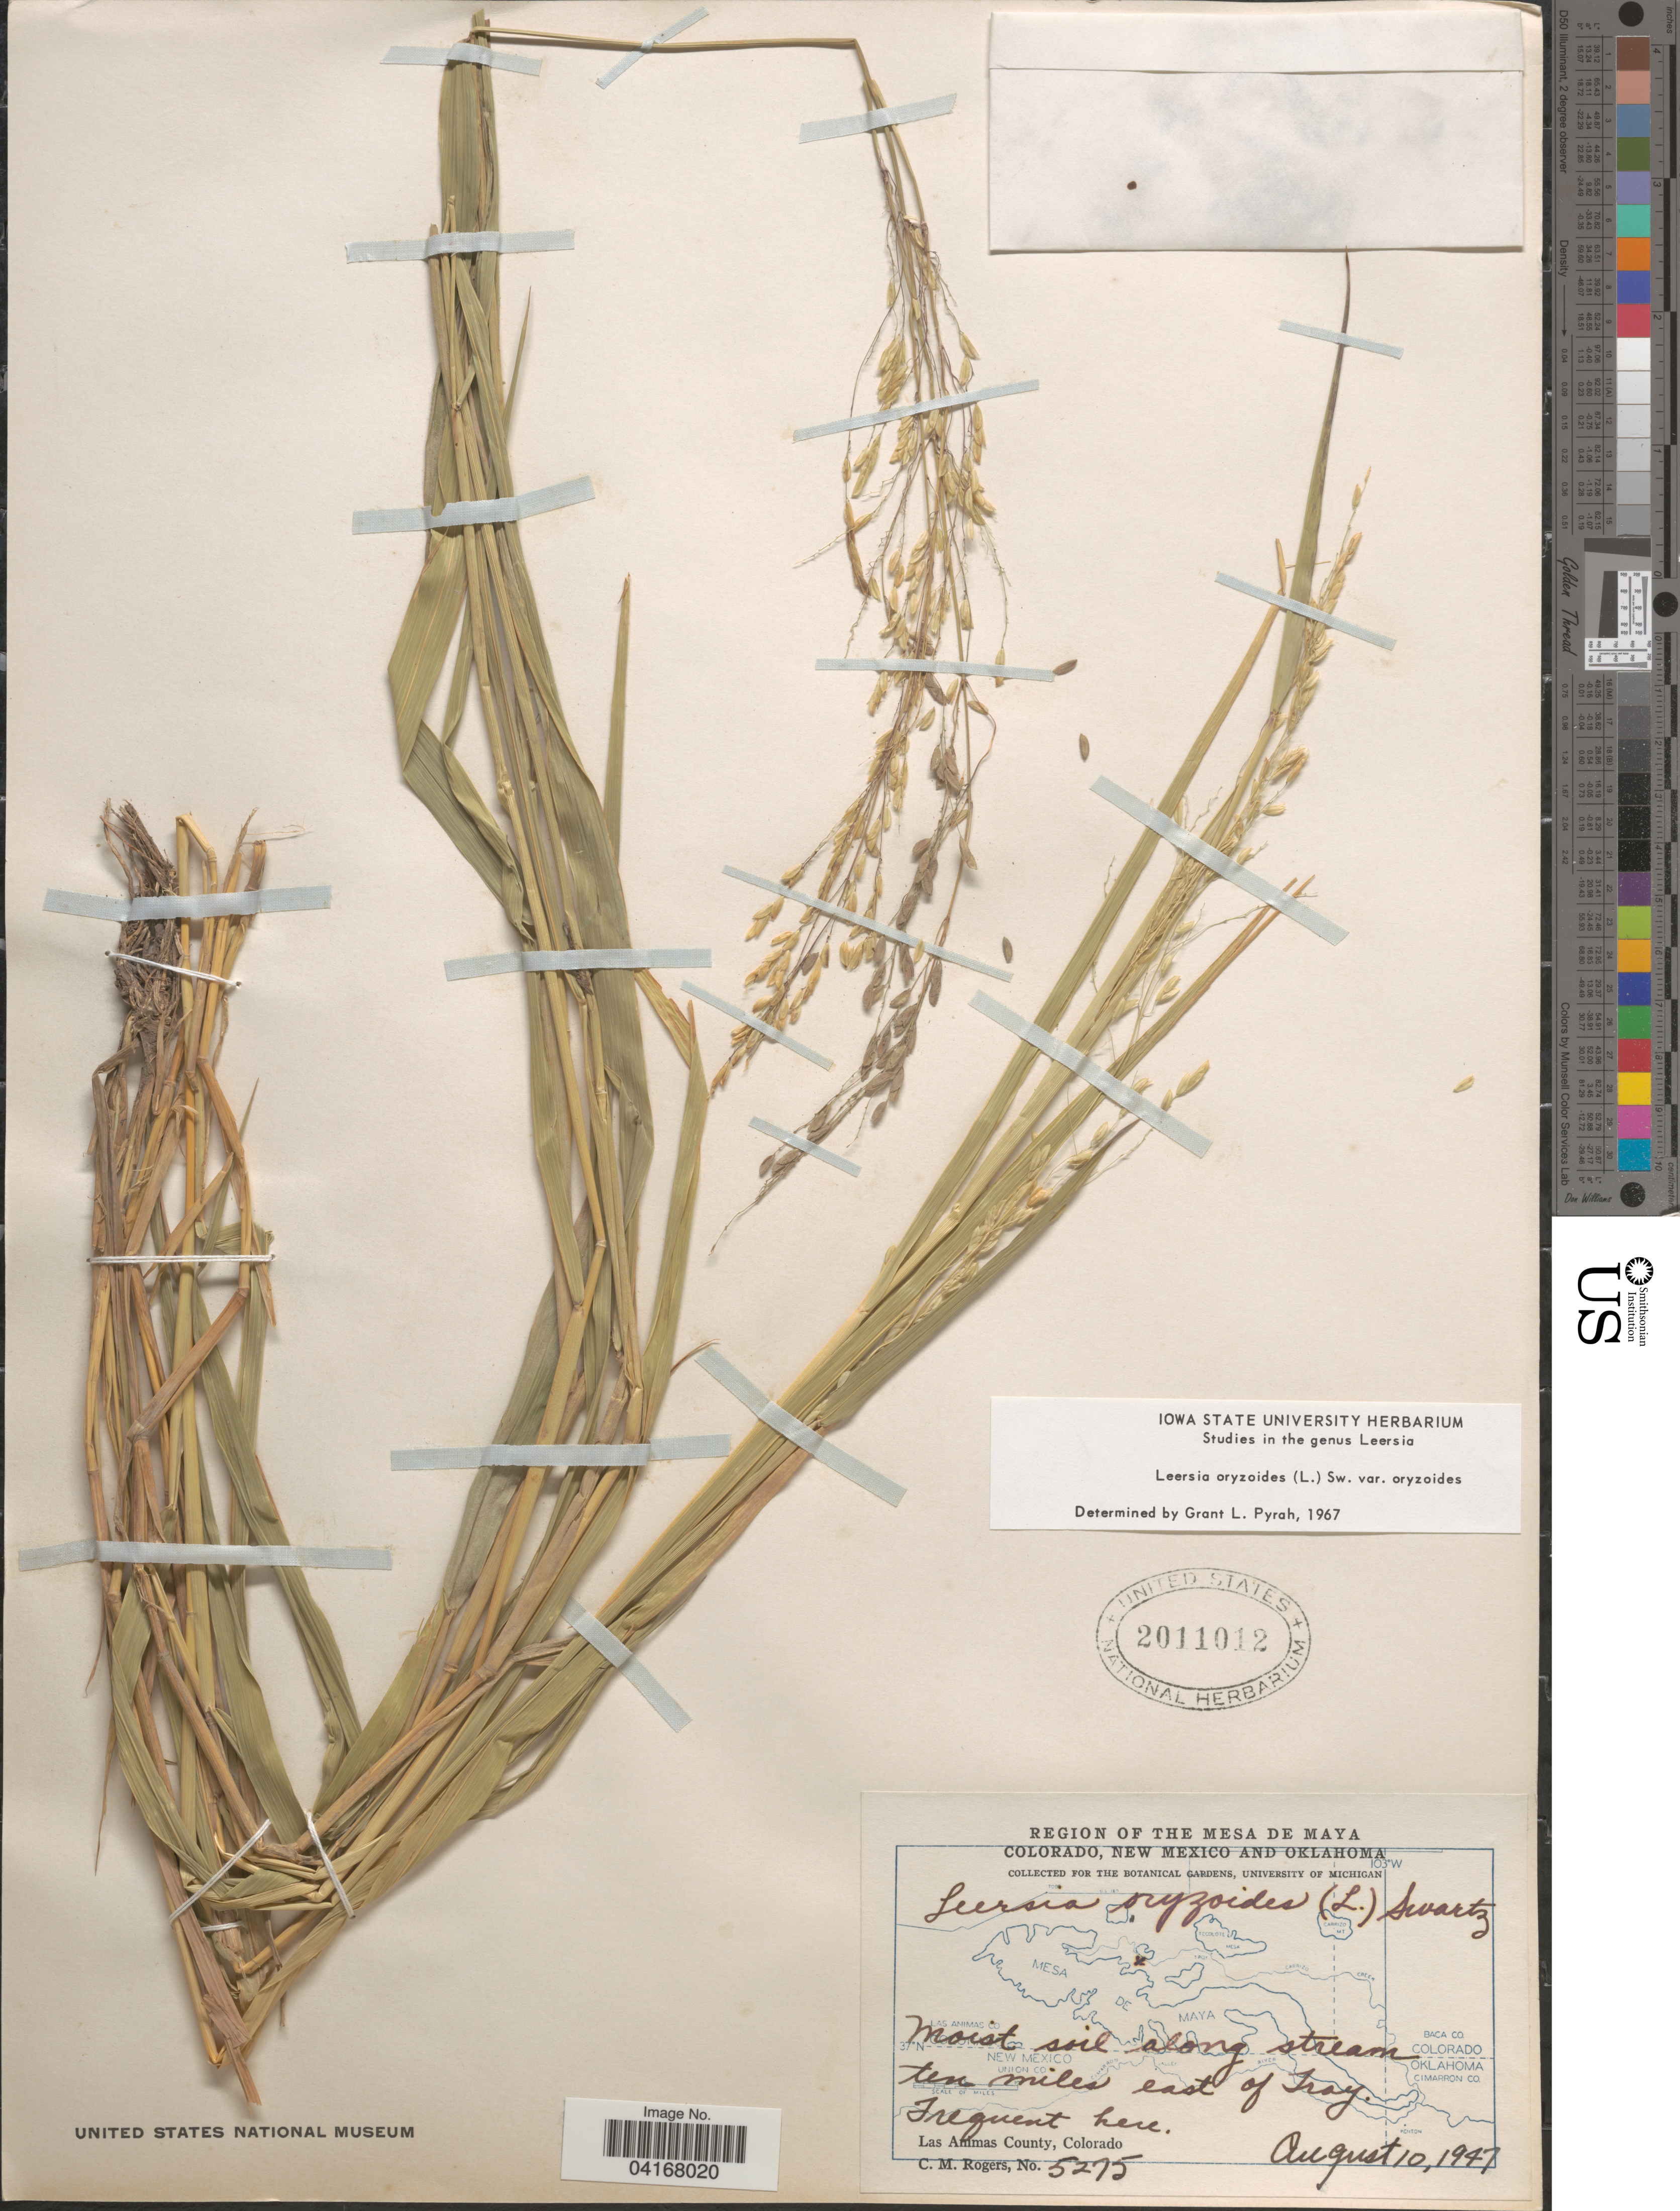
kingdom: Plantae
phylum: Tracheophyta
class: Liliopsida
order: Poales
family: Poaceae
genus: Leersia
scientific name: Leersia oryzoides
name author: (L.) Sw.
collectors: C. M. Rogers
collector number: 5275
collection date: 1947-08-10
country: United States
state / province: Colorado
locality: Region of The Mesa de Maya. Moist soil along stream ten miles east of Tray. Las Animas County.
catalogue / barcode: US 2011012